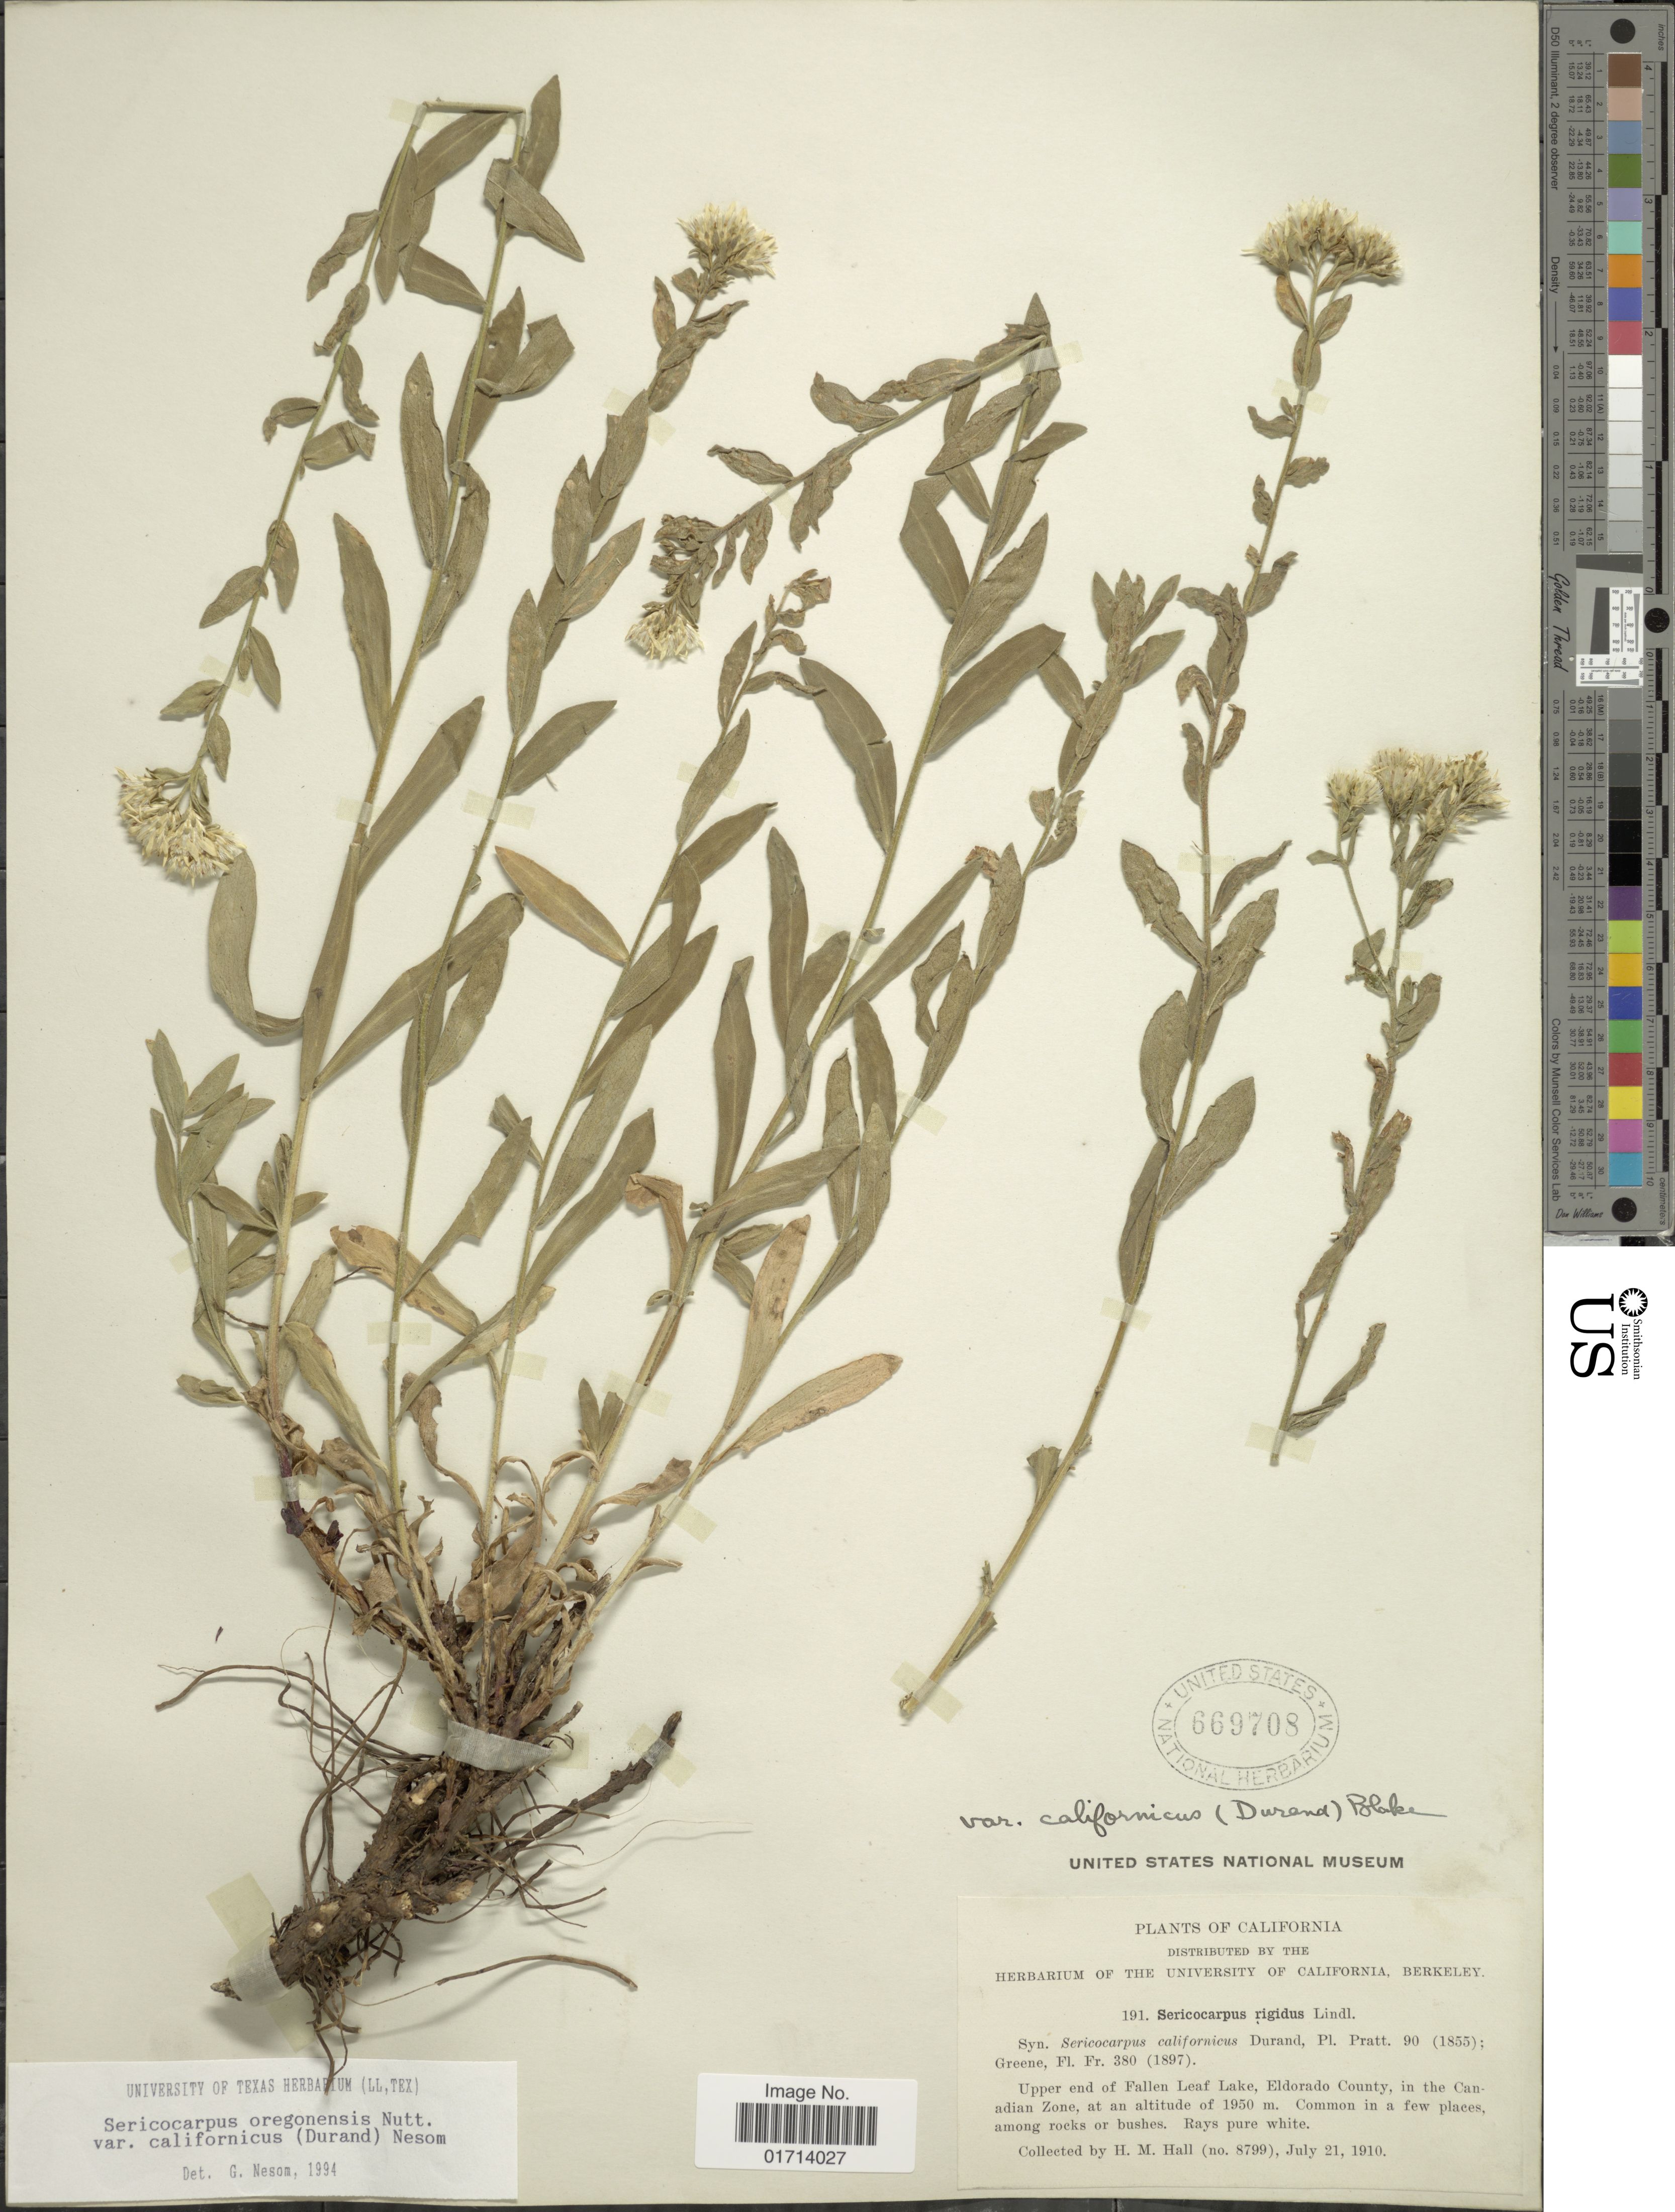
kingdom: Plantae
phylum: Tracheophyta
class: Magnoliopsida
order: Asterales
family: Asteraceae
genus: Sericocarpus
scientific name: Sericocarpus oregonensis var. californicus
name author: (Durand) G.L. Nesom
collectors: H. M. Hall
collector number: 8799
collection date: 1910-07-21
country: United States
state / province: California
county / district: El Dorado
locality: Upper end of Fallen Leaf Lake, Eldorado County, in the Canadian Zone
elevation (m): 1950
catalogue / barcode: US 669708